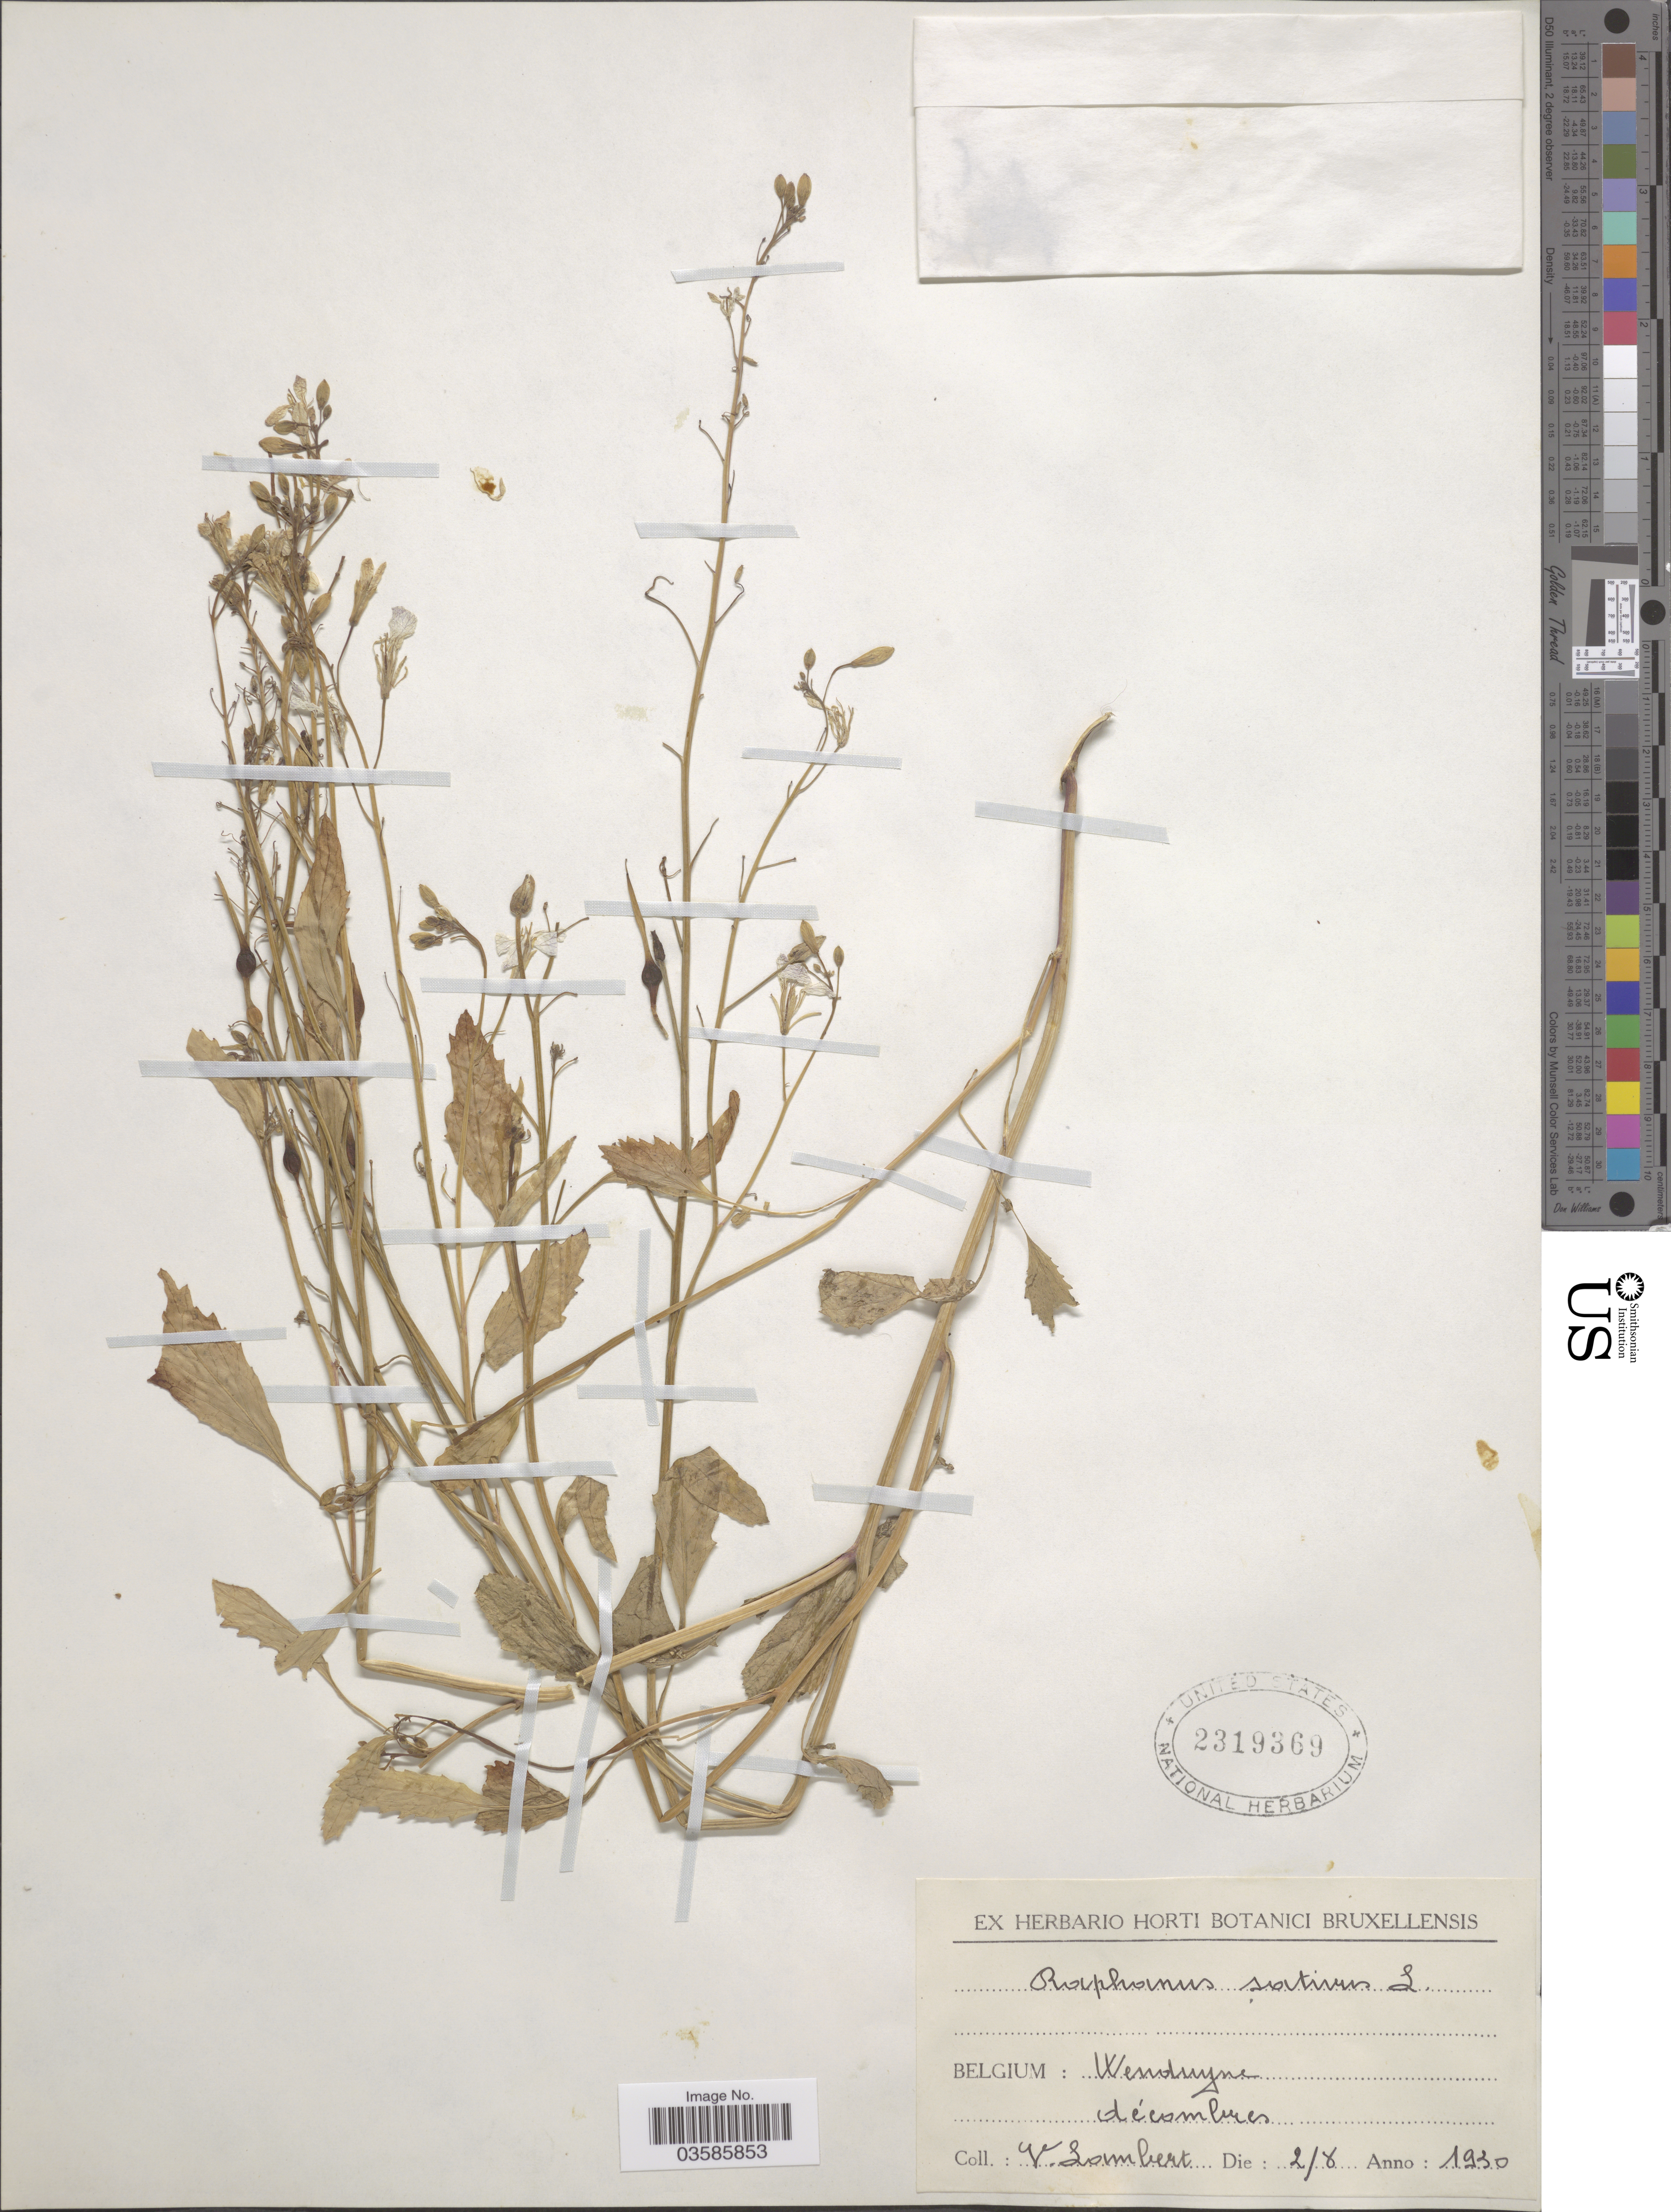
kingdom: Plantae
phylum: Tracheophyta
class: Magnoliopsida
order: Brassicales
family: Brassicaceae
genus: Raphanus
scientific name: Raphanus sativus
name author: L.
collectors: V. Lombert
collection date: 1930-08-02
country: Belgium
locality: Wenduyne. Décombres [unsure placement].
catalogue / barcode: US 2319369